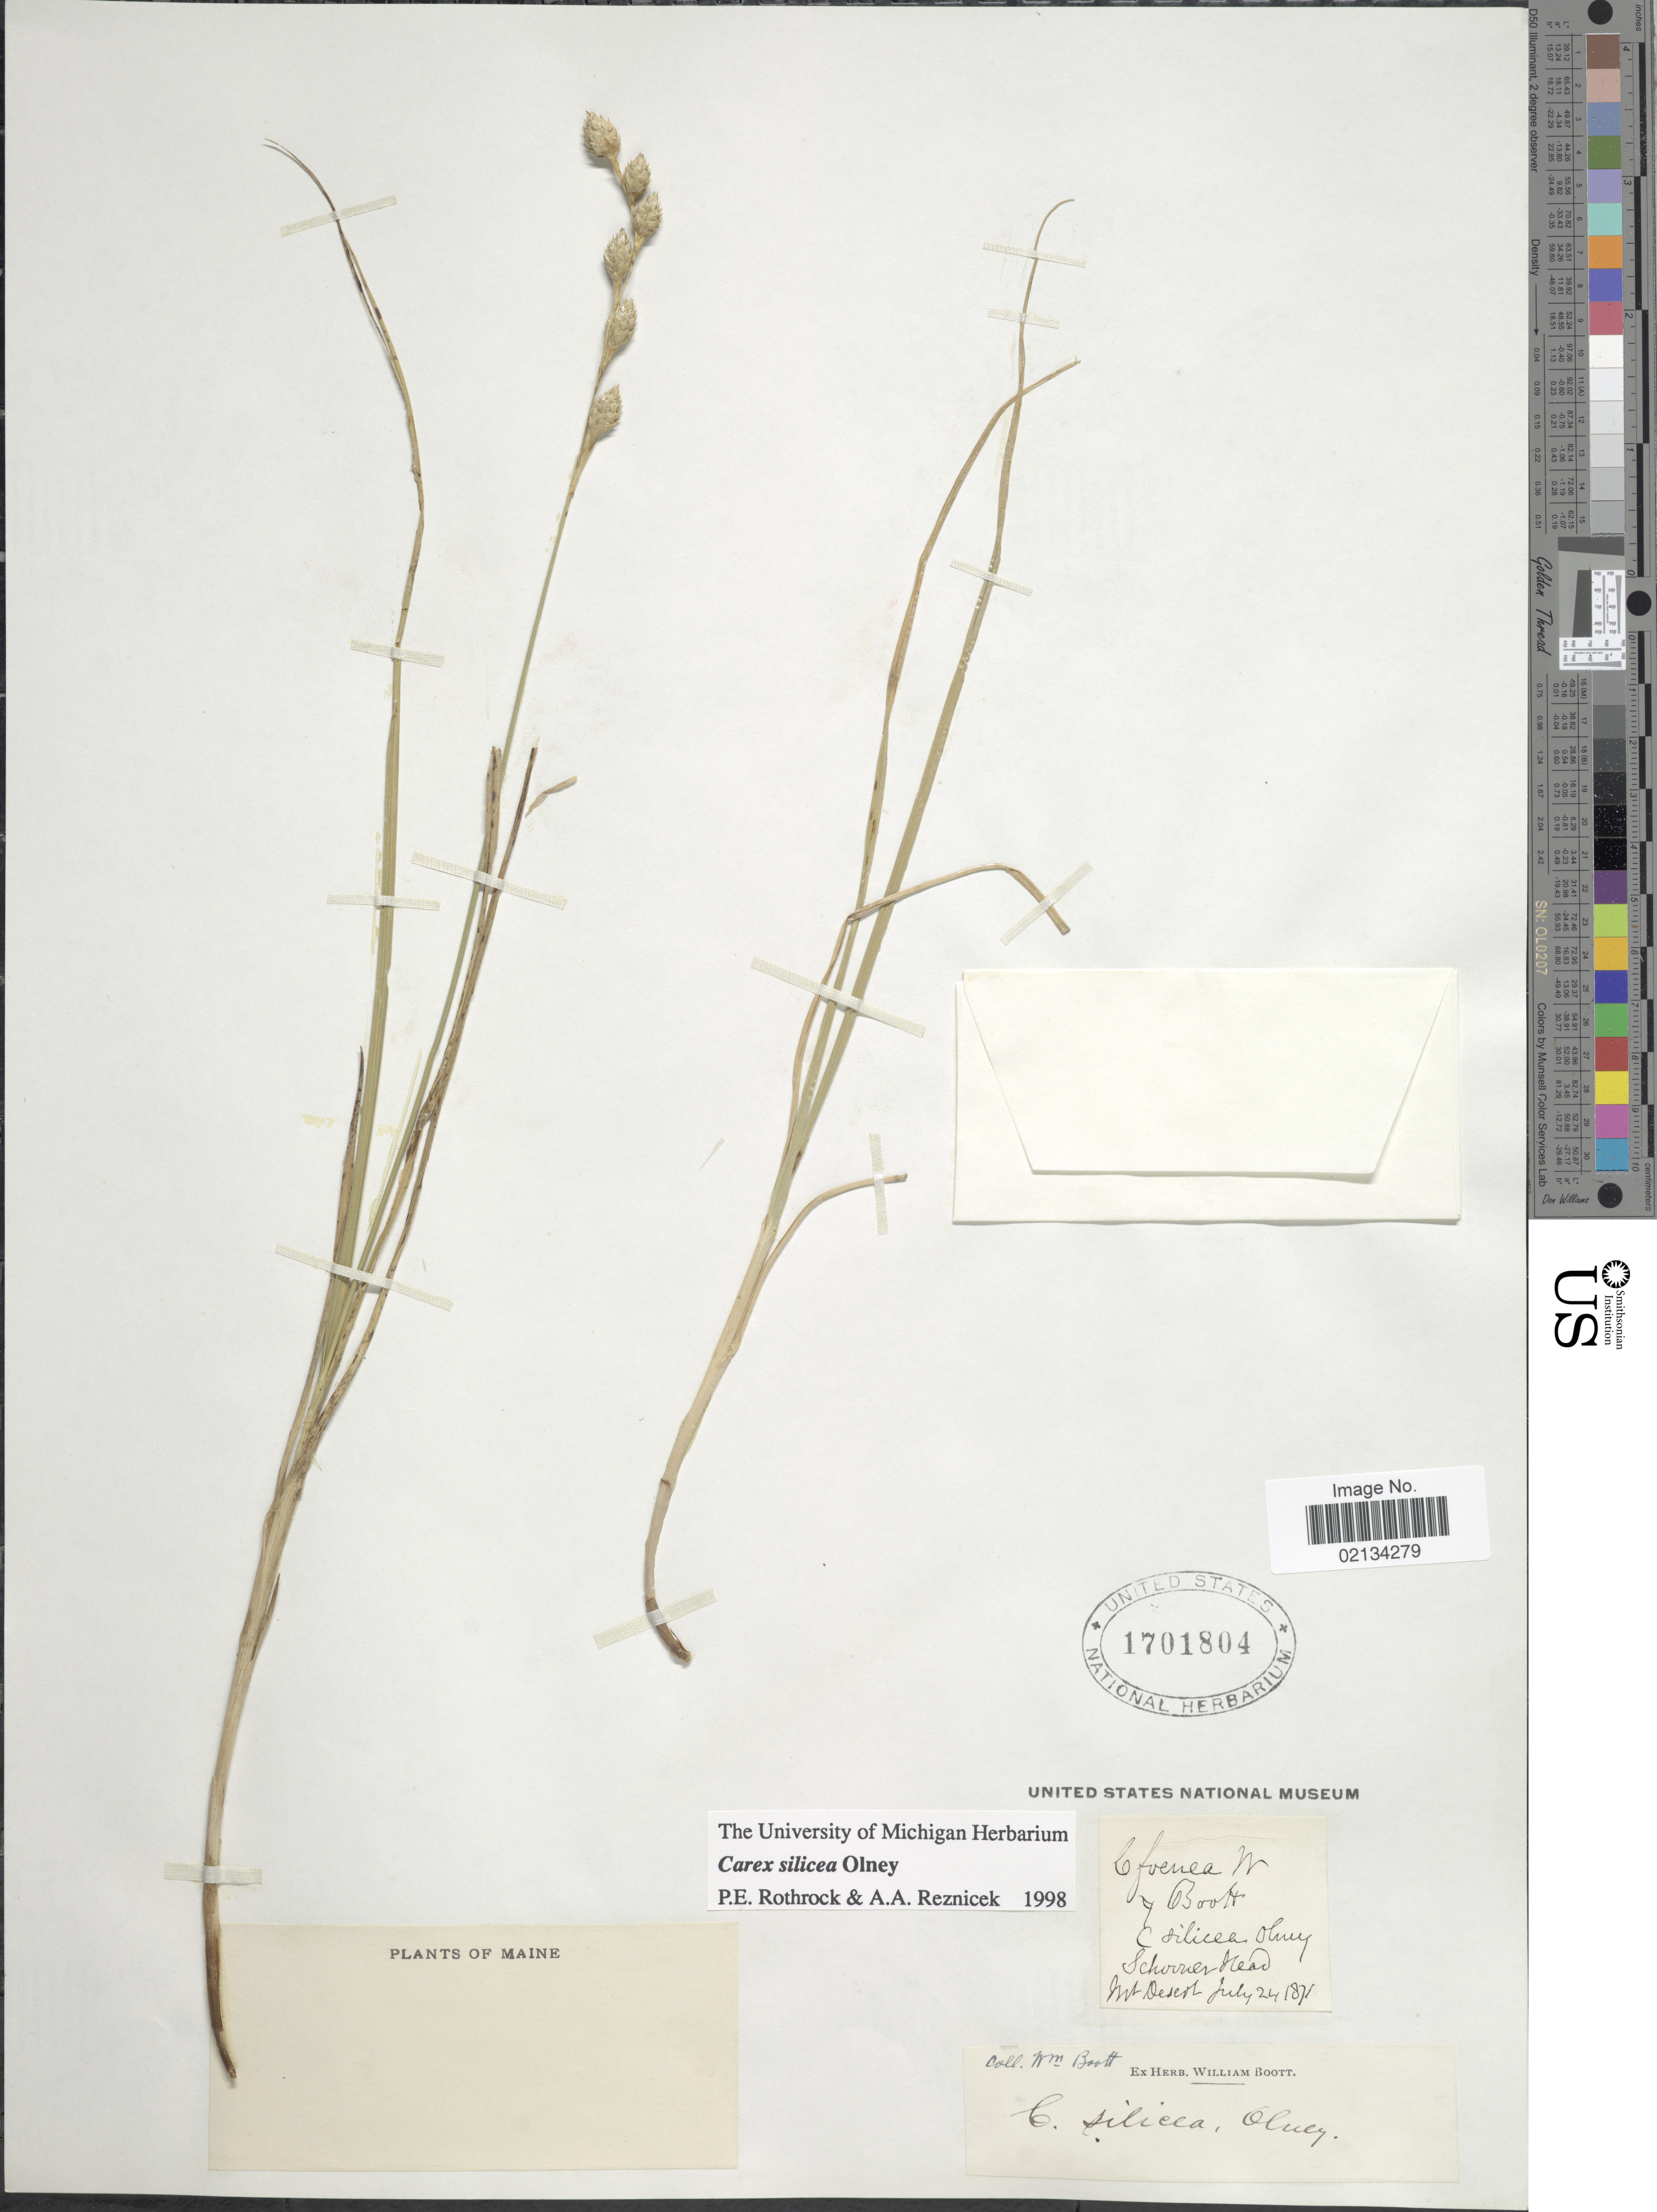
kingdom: Plantae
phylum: Tracheophyta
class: Liliopsida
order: Poales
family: Cyperaceae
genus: Carex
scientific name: Carex silicea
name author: Olney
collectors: W. Boott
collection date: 1871-07-24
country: United States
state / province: Maine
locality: Schooner Head, Mt. Desert.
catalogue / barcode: US 1701804